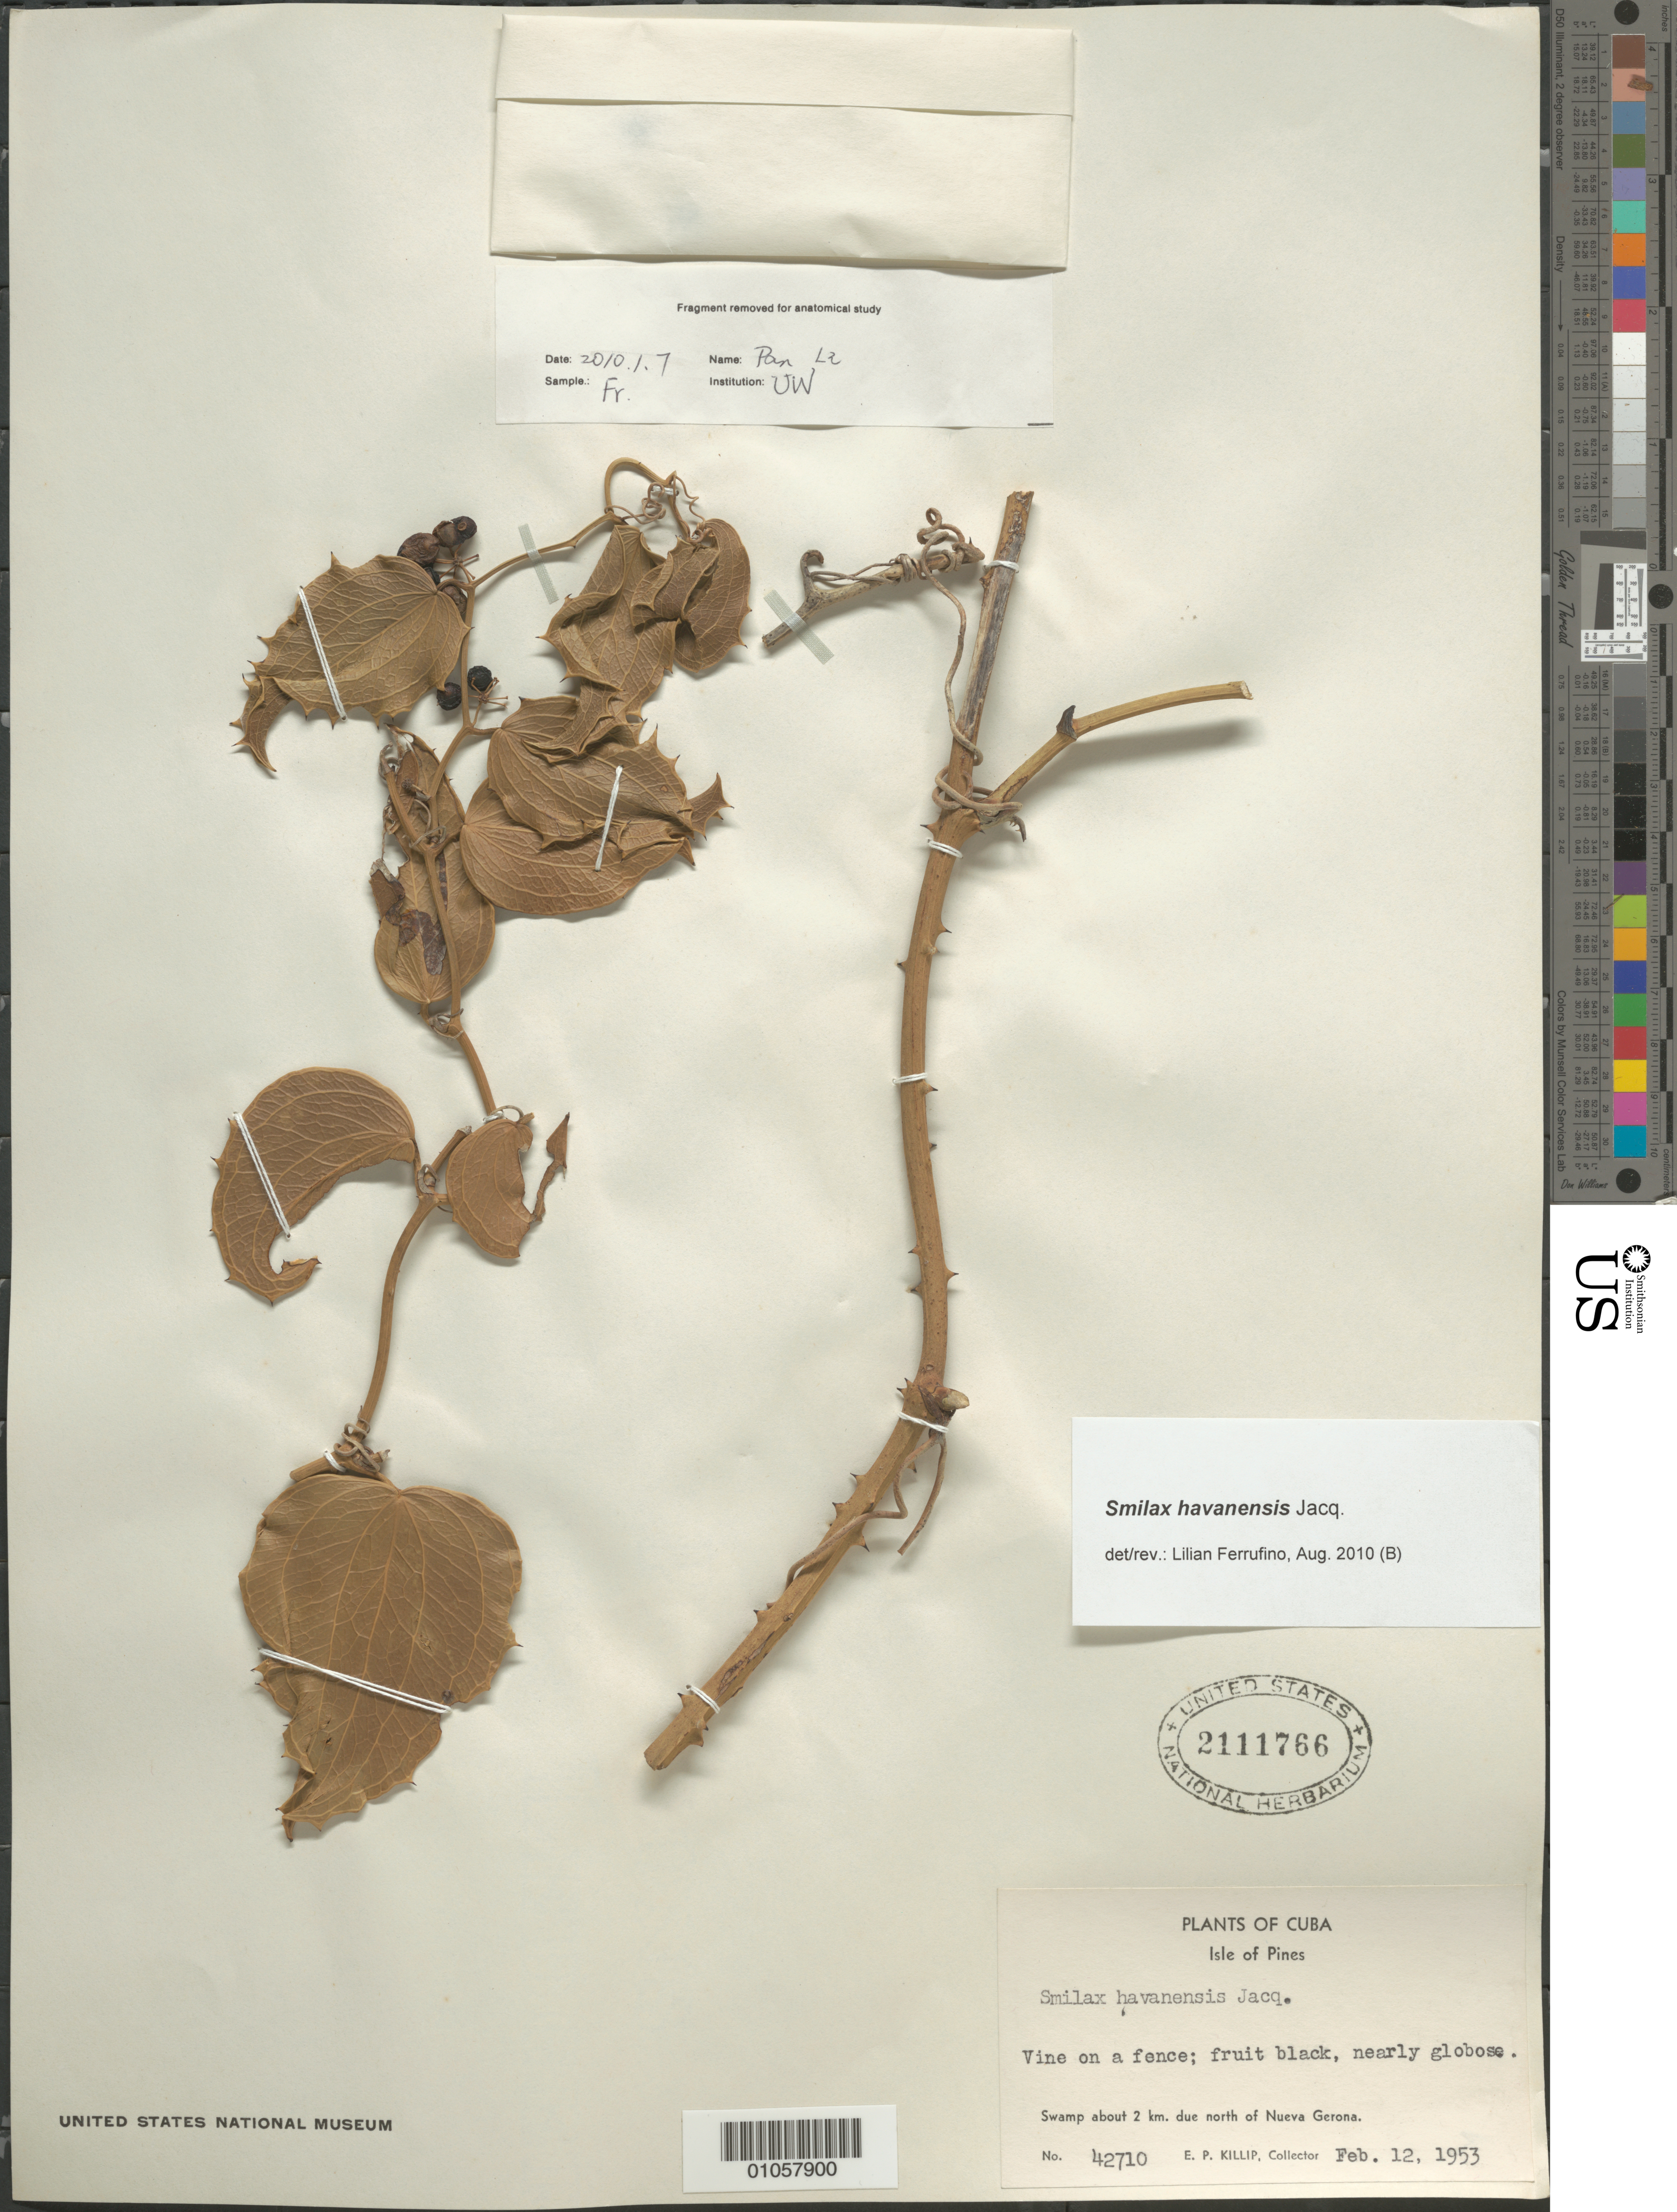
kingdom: Plantae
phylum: Tracheophyta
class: Liliopsida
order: Liliales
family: Smilacaceae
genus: Smilax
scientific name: Smilax havanensis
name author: Jacq.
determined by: Ferrufino, L., (USJ), Herbario Universidad de Costa Rica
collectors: E. P. Killip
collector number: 42710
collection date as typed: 12 Feb 1953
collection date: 1953-02-12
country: Cuba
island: Isla de la Juventud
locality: Nueva Gerona, about 2 km due north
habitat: Swamp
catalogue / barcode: US 2111766